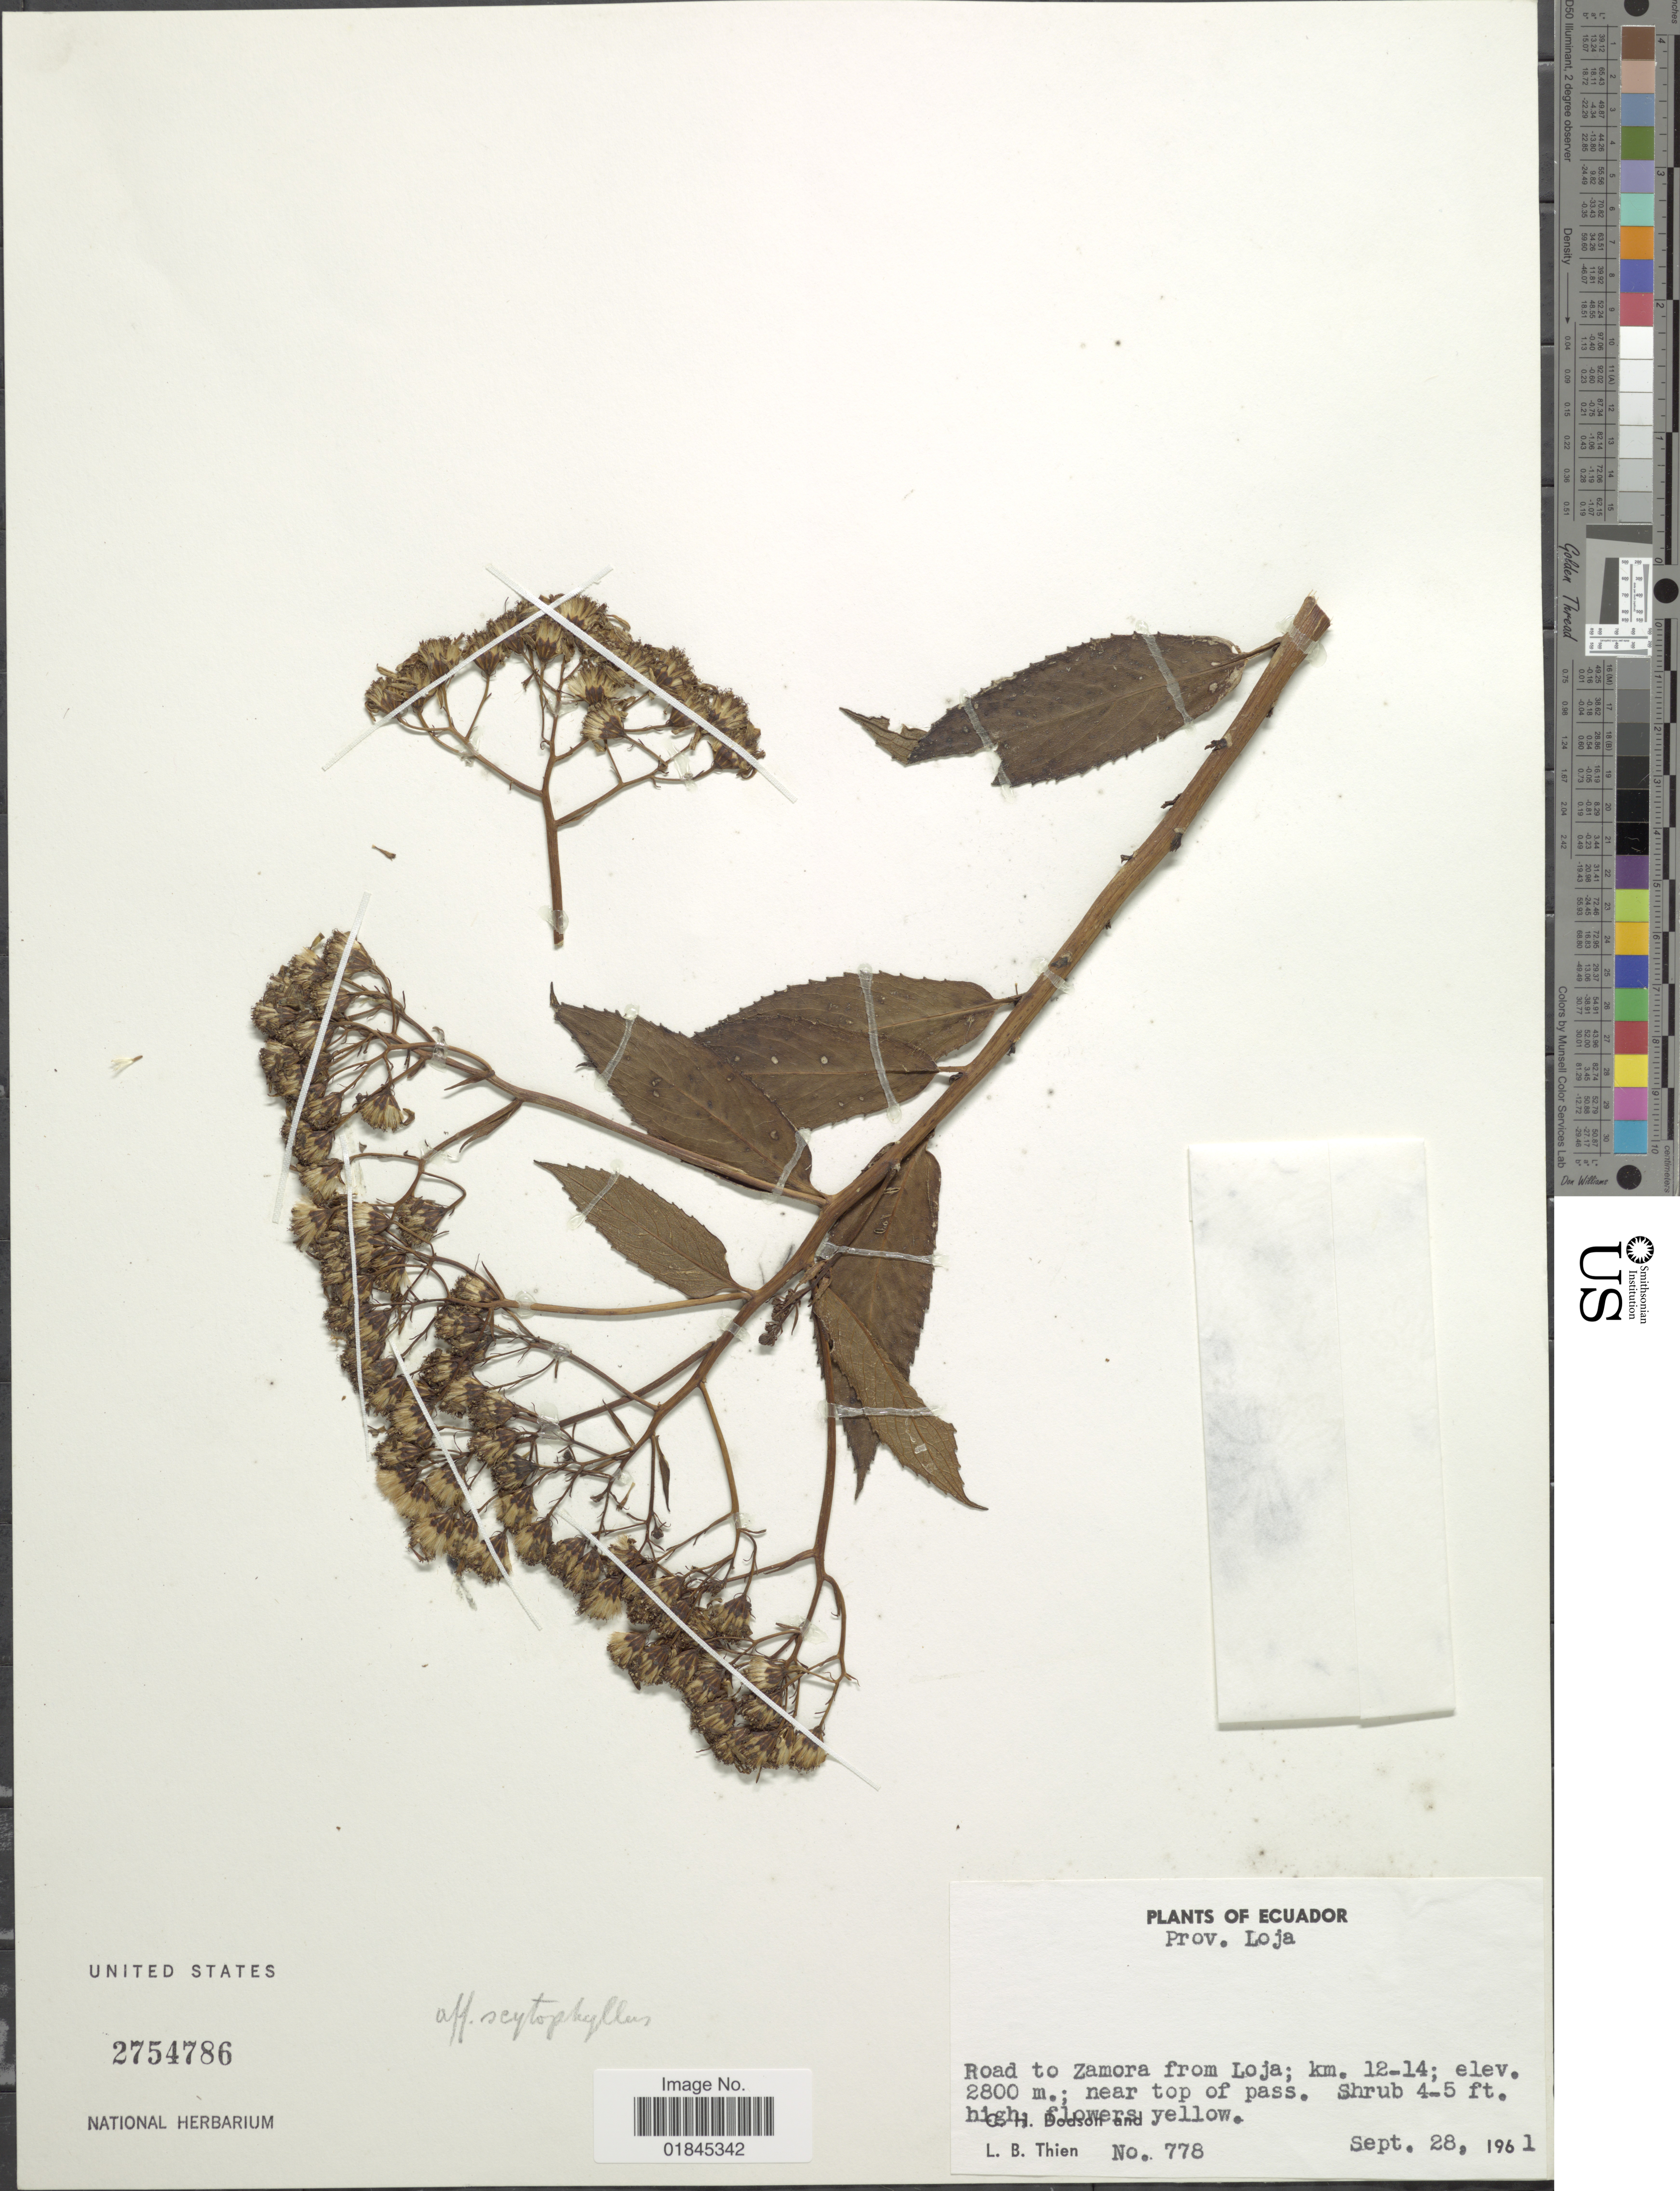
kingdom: Plantae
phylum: Tracheophyta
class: Magnoliopsida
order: Asterales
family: Asteraceae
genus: Pentacalia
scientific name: Pentacalia dodsonii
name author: H. Rob. & Cuatrec.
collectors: C. H. Dodson & L. Thien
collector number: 778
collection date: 1961-09-28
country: Ecuador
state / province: Loja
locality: Prov. Loja. Road to Zamora from Loja: km. 12-14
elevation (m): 2800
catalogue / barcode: US 2754786